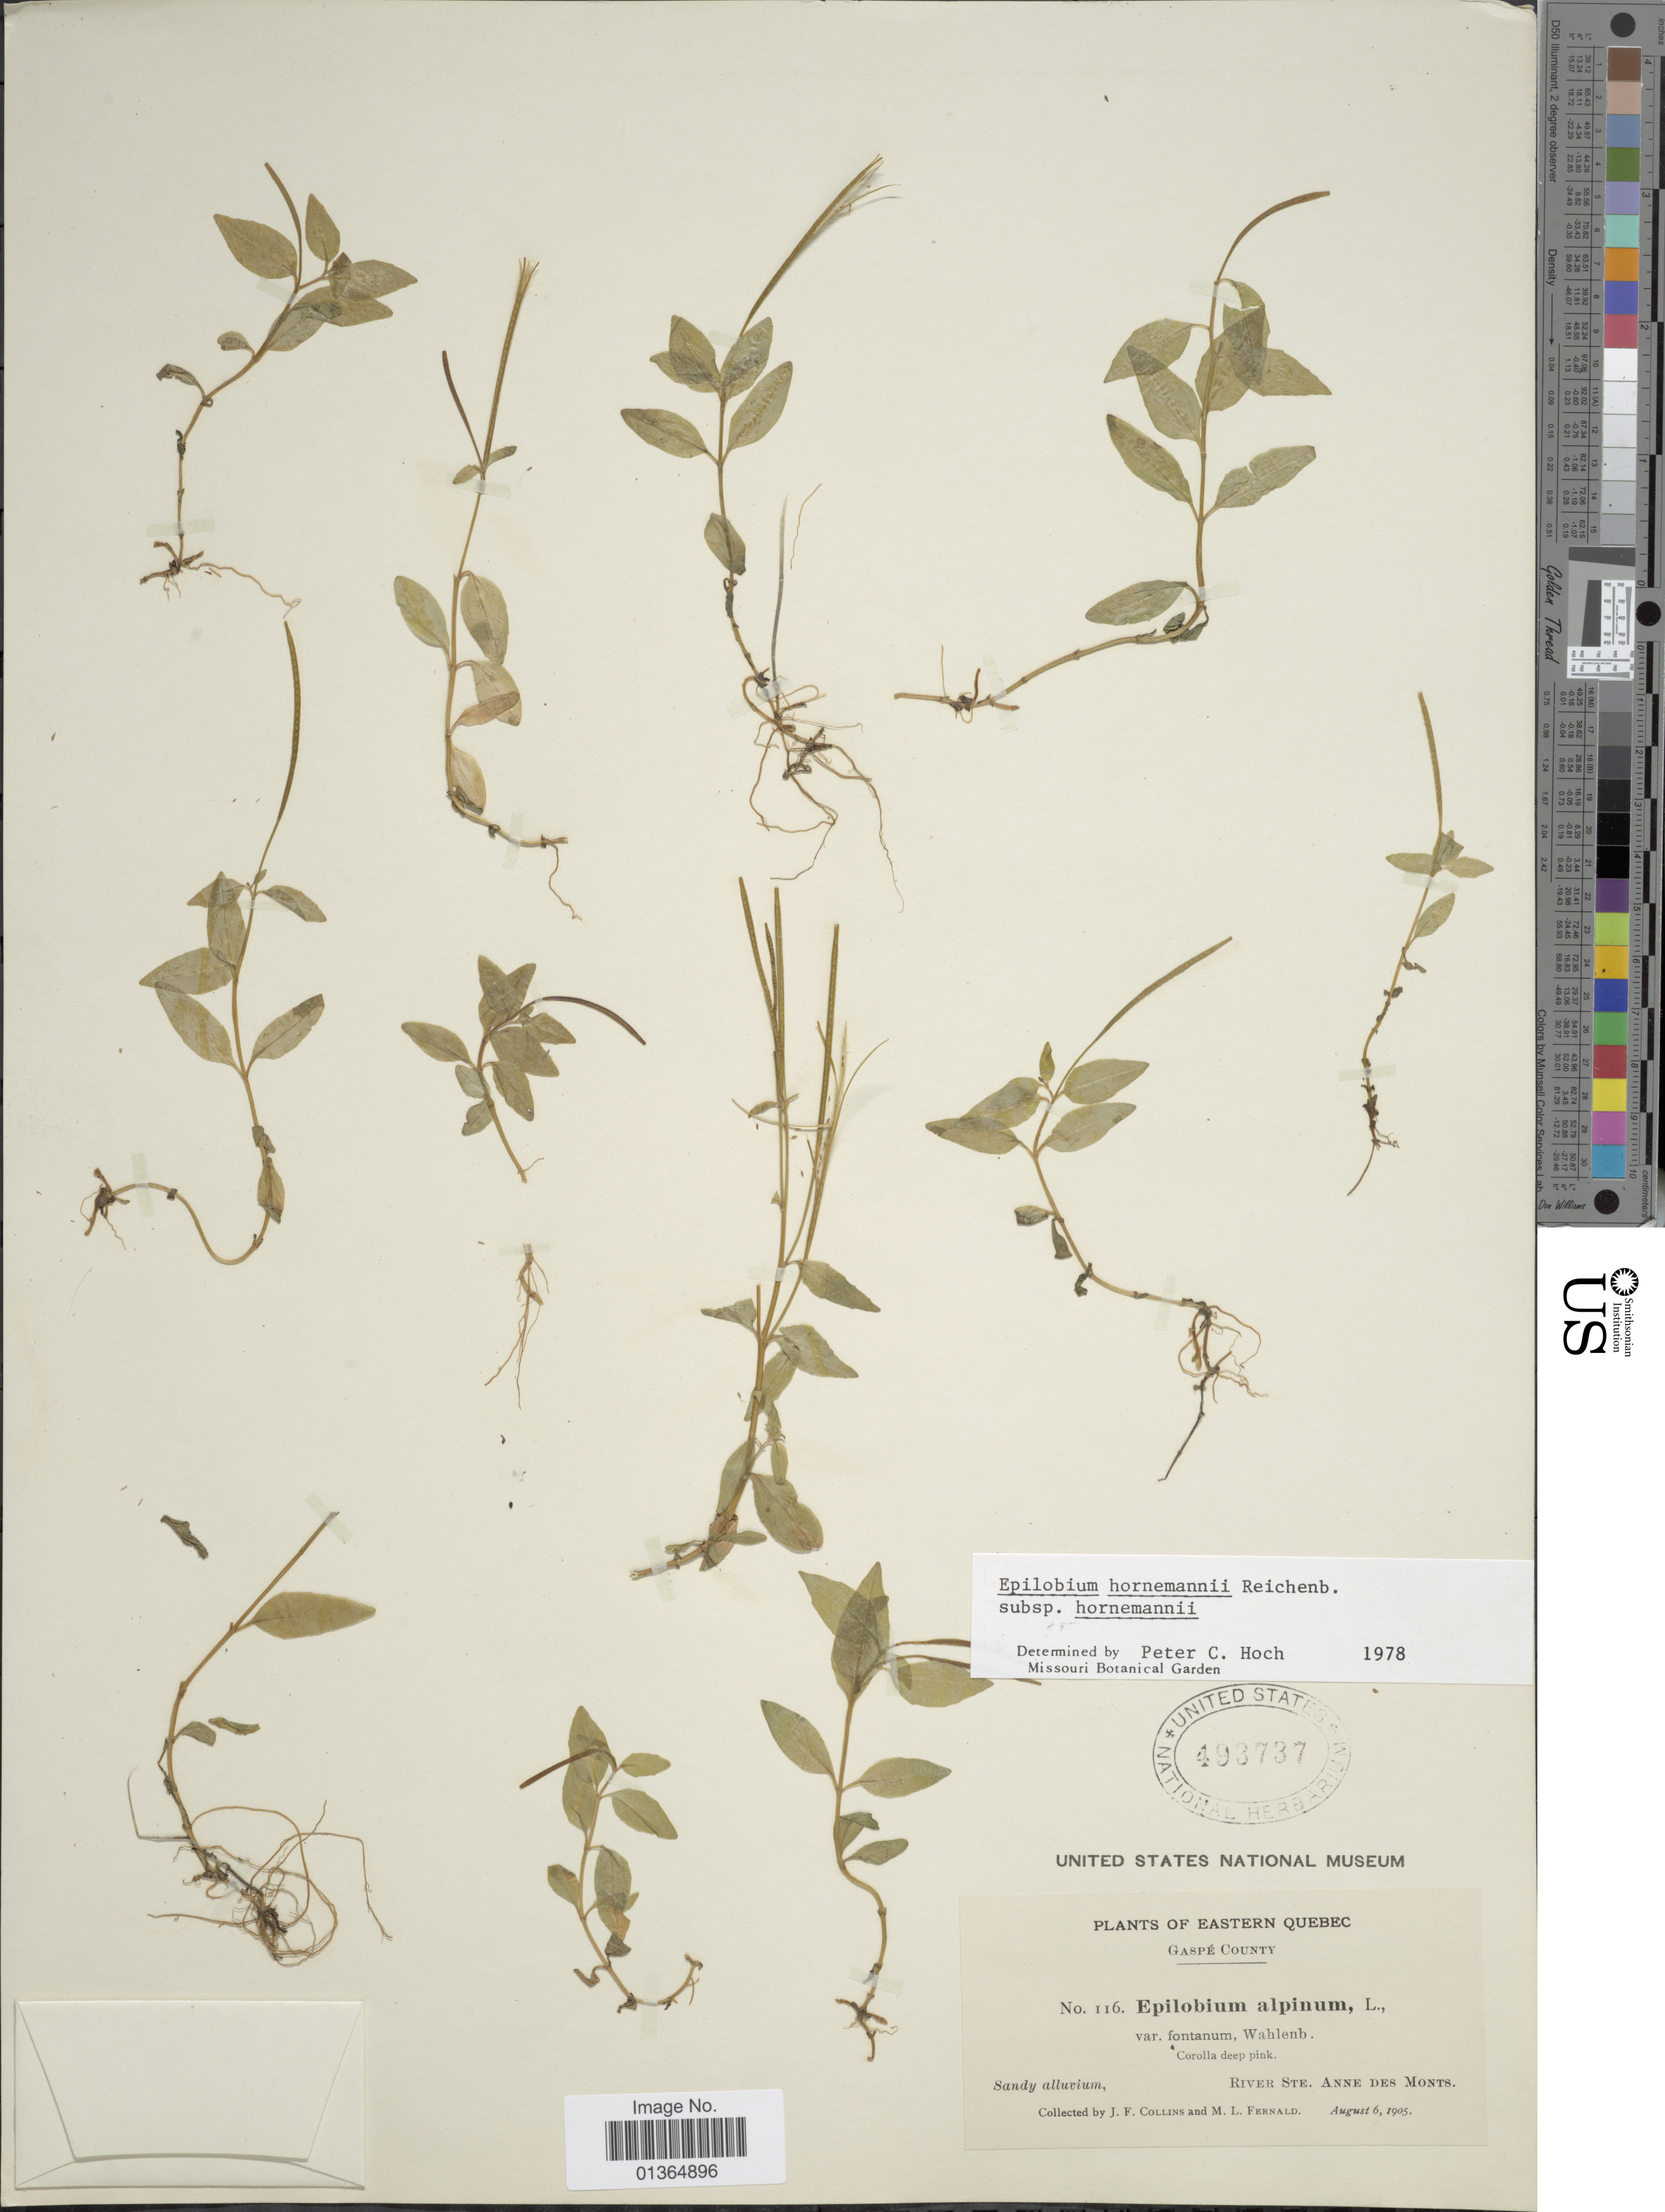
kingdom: Plantae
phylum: Tracheophyta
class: Magnoliopsida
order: Myrtales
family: Onagraceae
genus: Epilobium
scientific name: Epilobium hornemannii subsp. hornemannii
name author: Rchb.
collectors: J. Collins & M. L. Fernald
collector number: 116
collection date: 1905-08-06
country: Canada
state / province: Quebec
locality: Eastern Quebec. Gaspé County. River Ste. Anne des Monts.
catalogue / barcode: US 493737